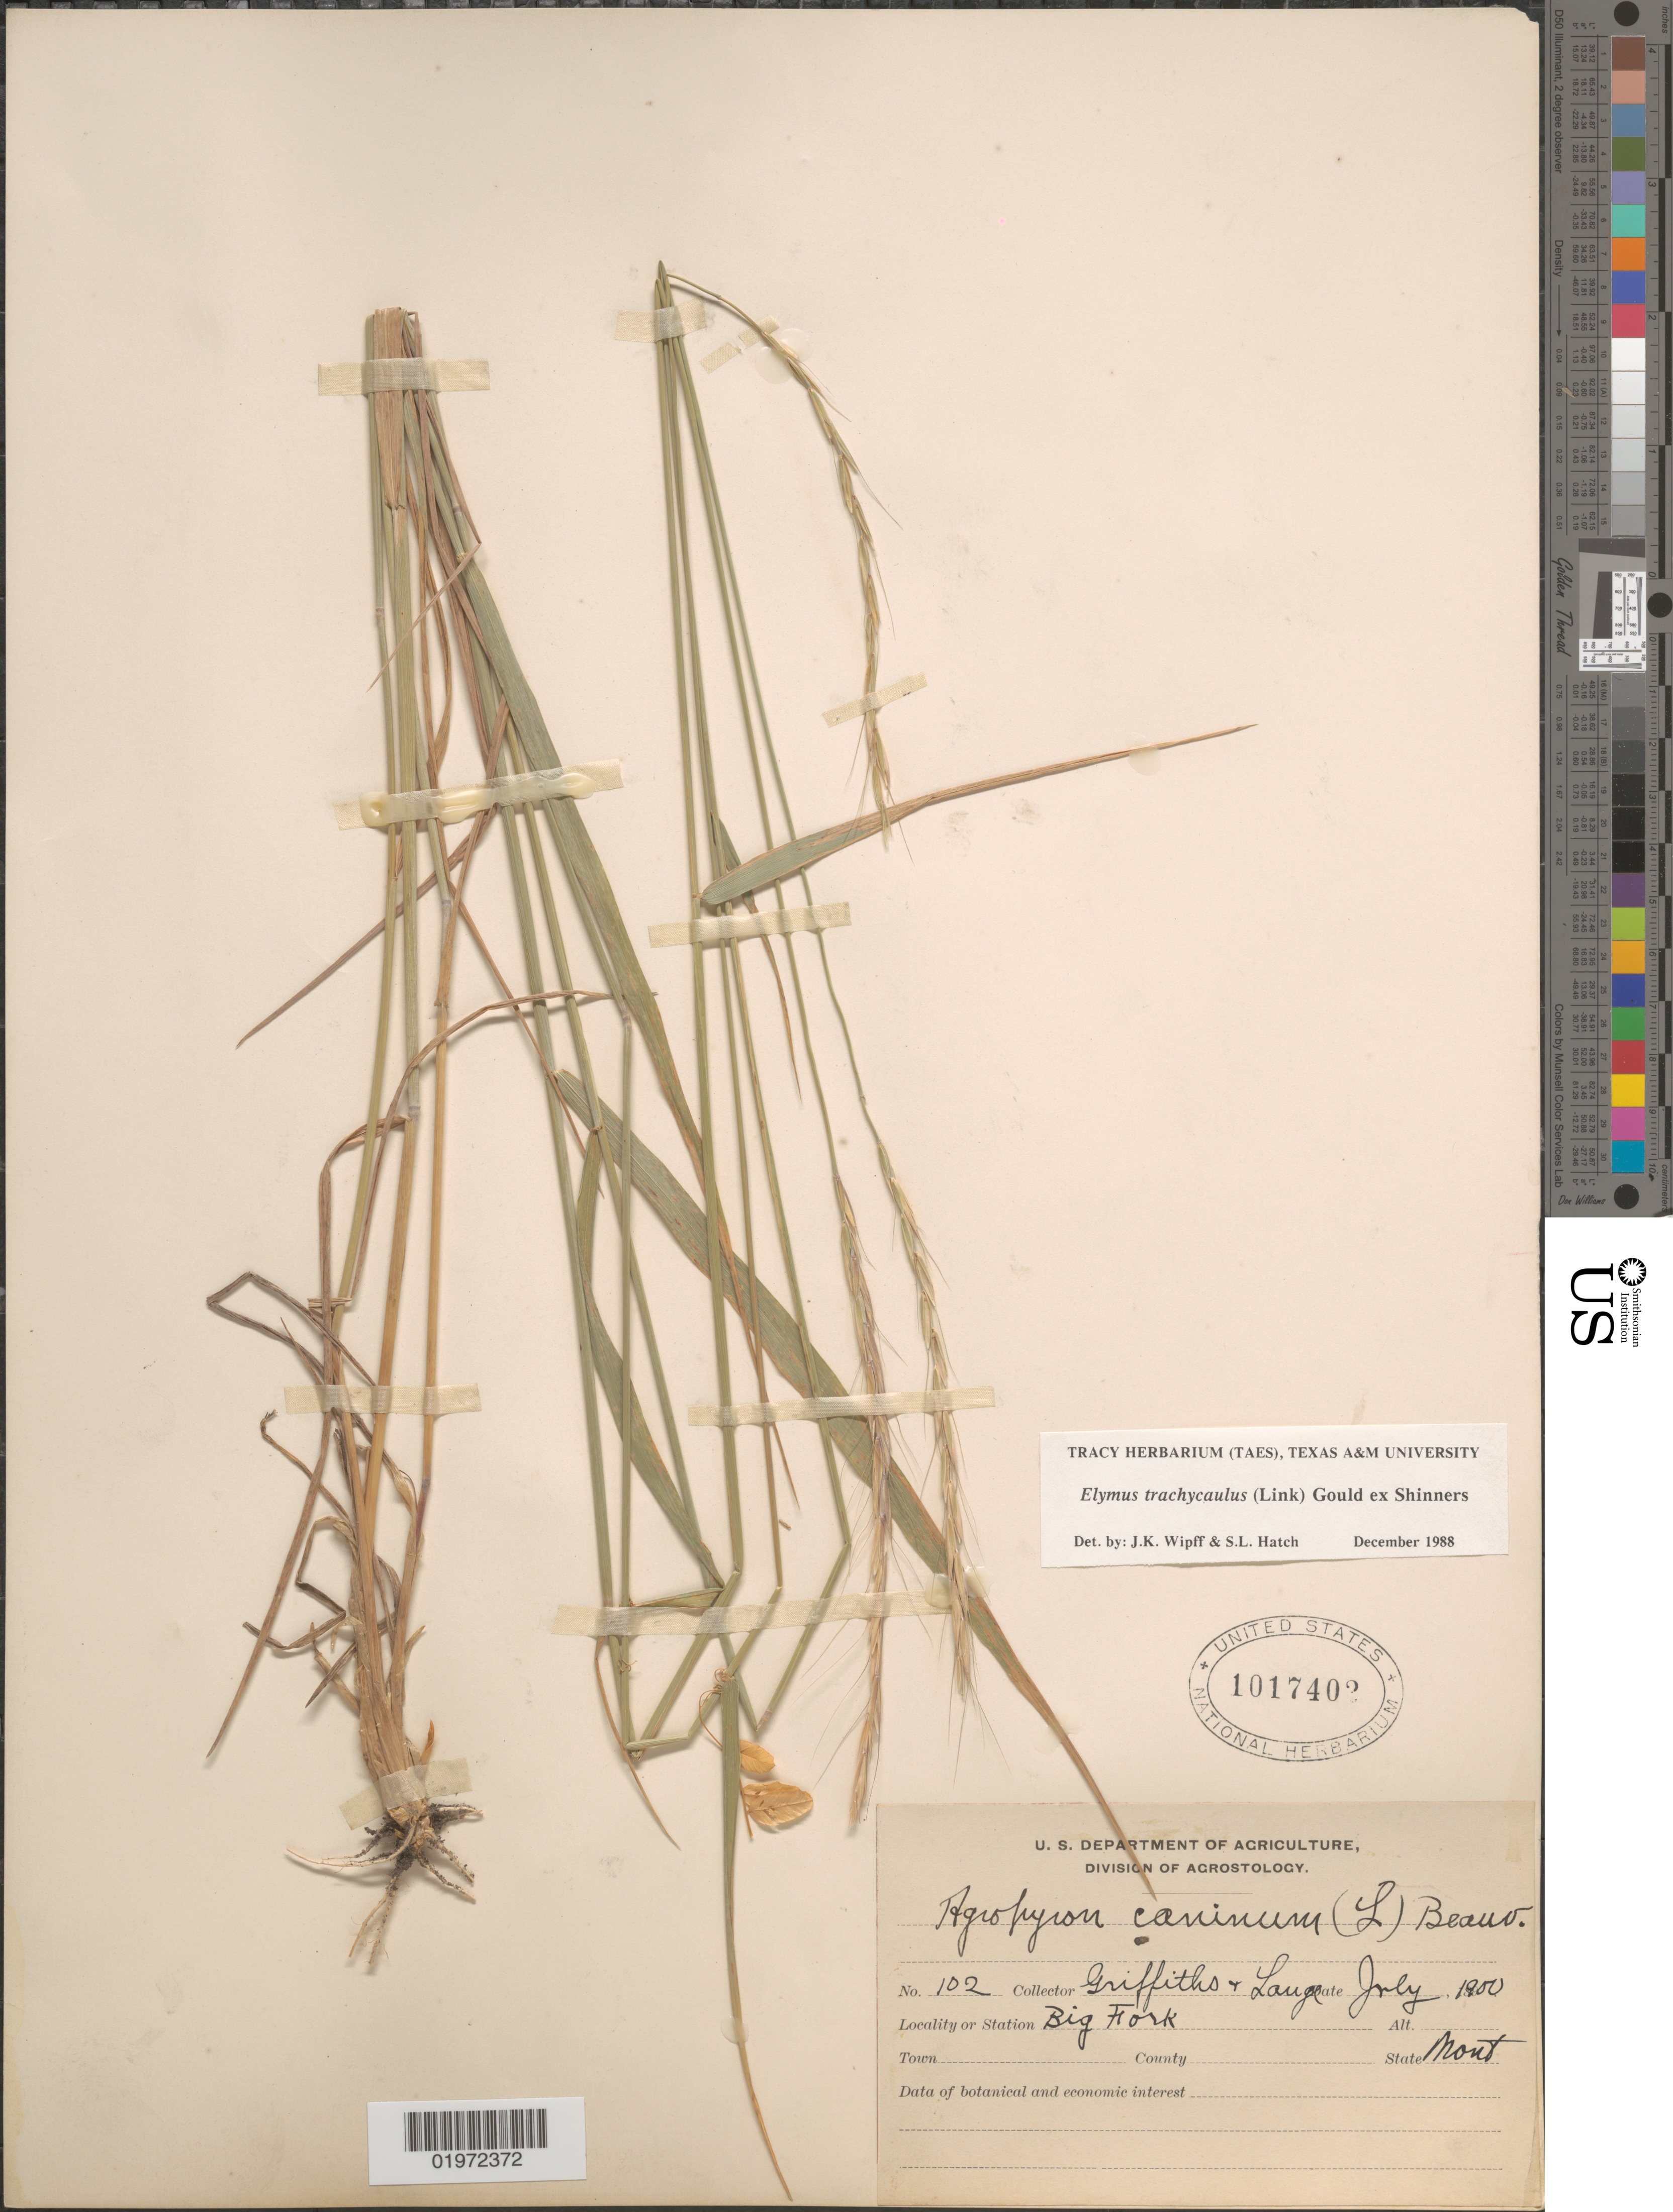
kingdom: Plantae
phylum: Tracheophyta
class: Liliopsida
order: Poales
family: Poaceae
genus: Elymus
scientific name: Elymus trachycaulus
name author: (Link) Gould ex Shinners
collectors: -- Griffiths & -- Lange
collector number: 102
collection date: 1900-07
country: United States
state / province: Montana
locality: Big Fork.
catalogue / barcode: US 1017402